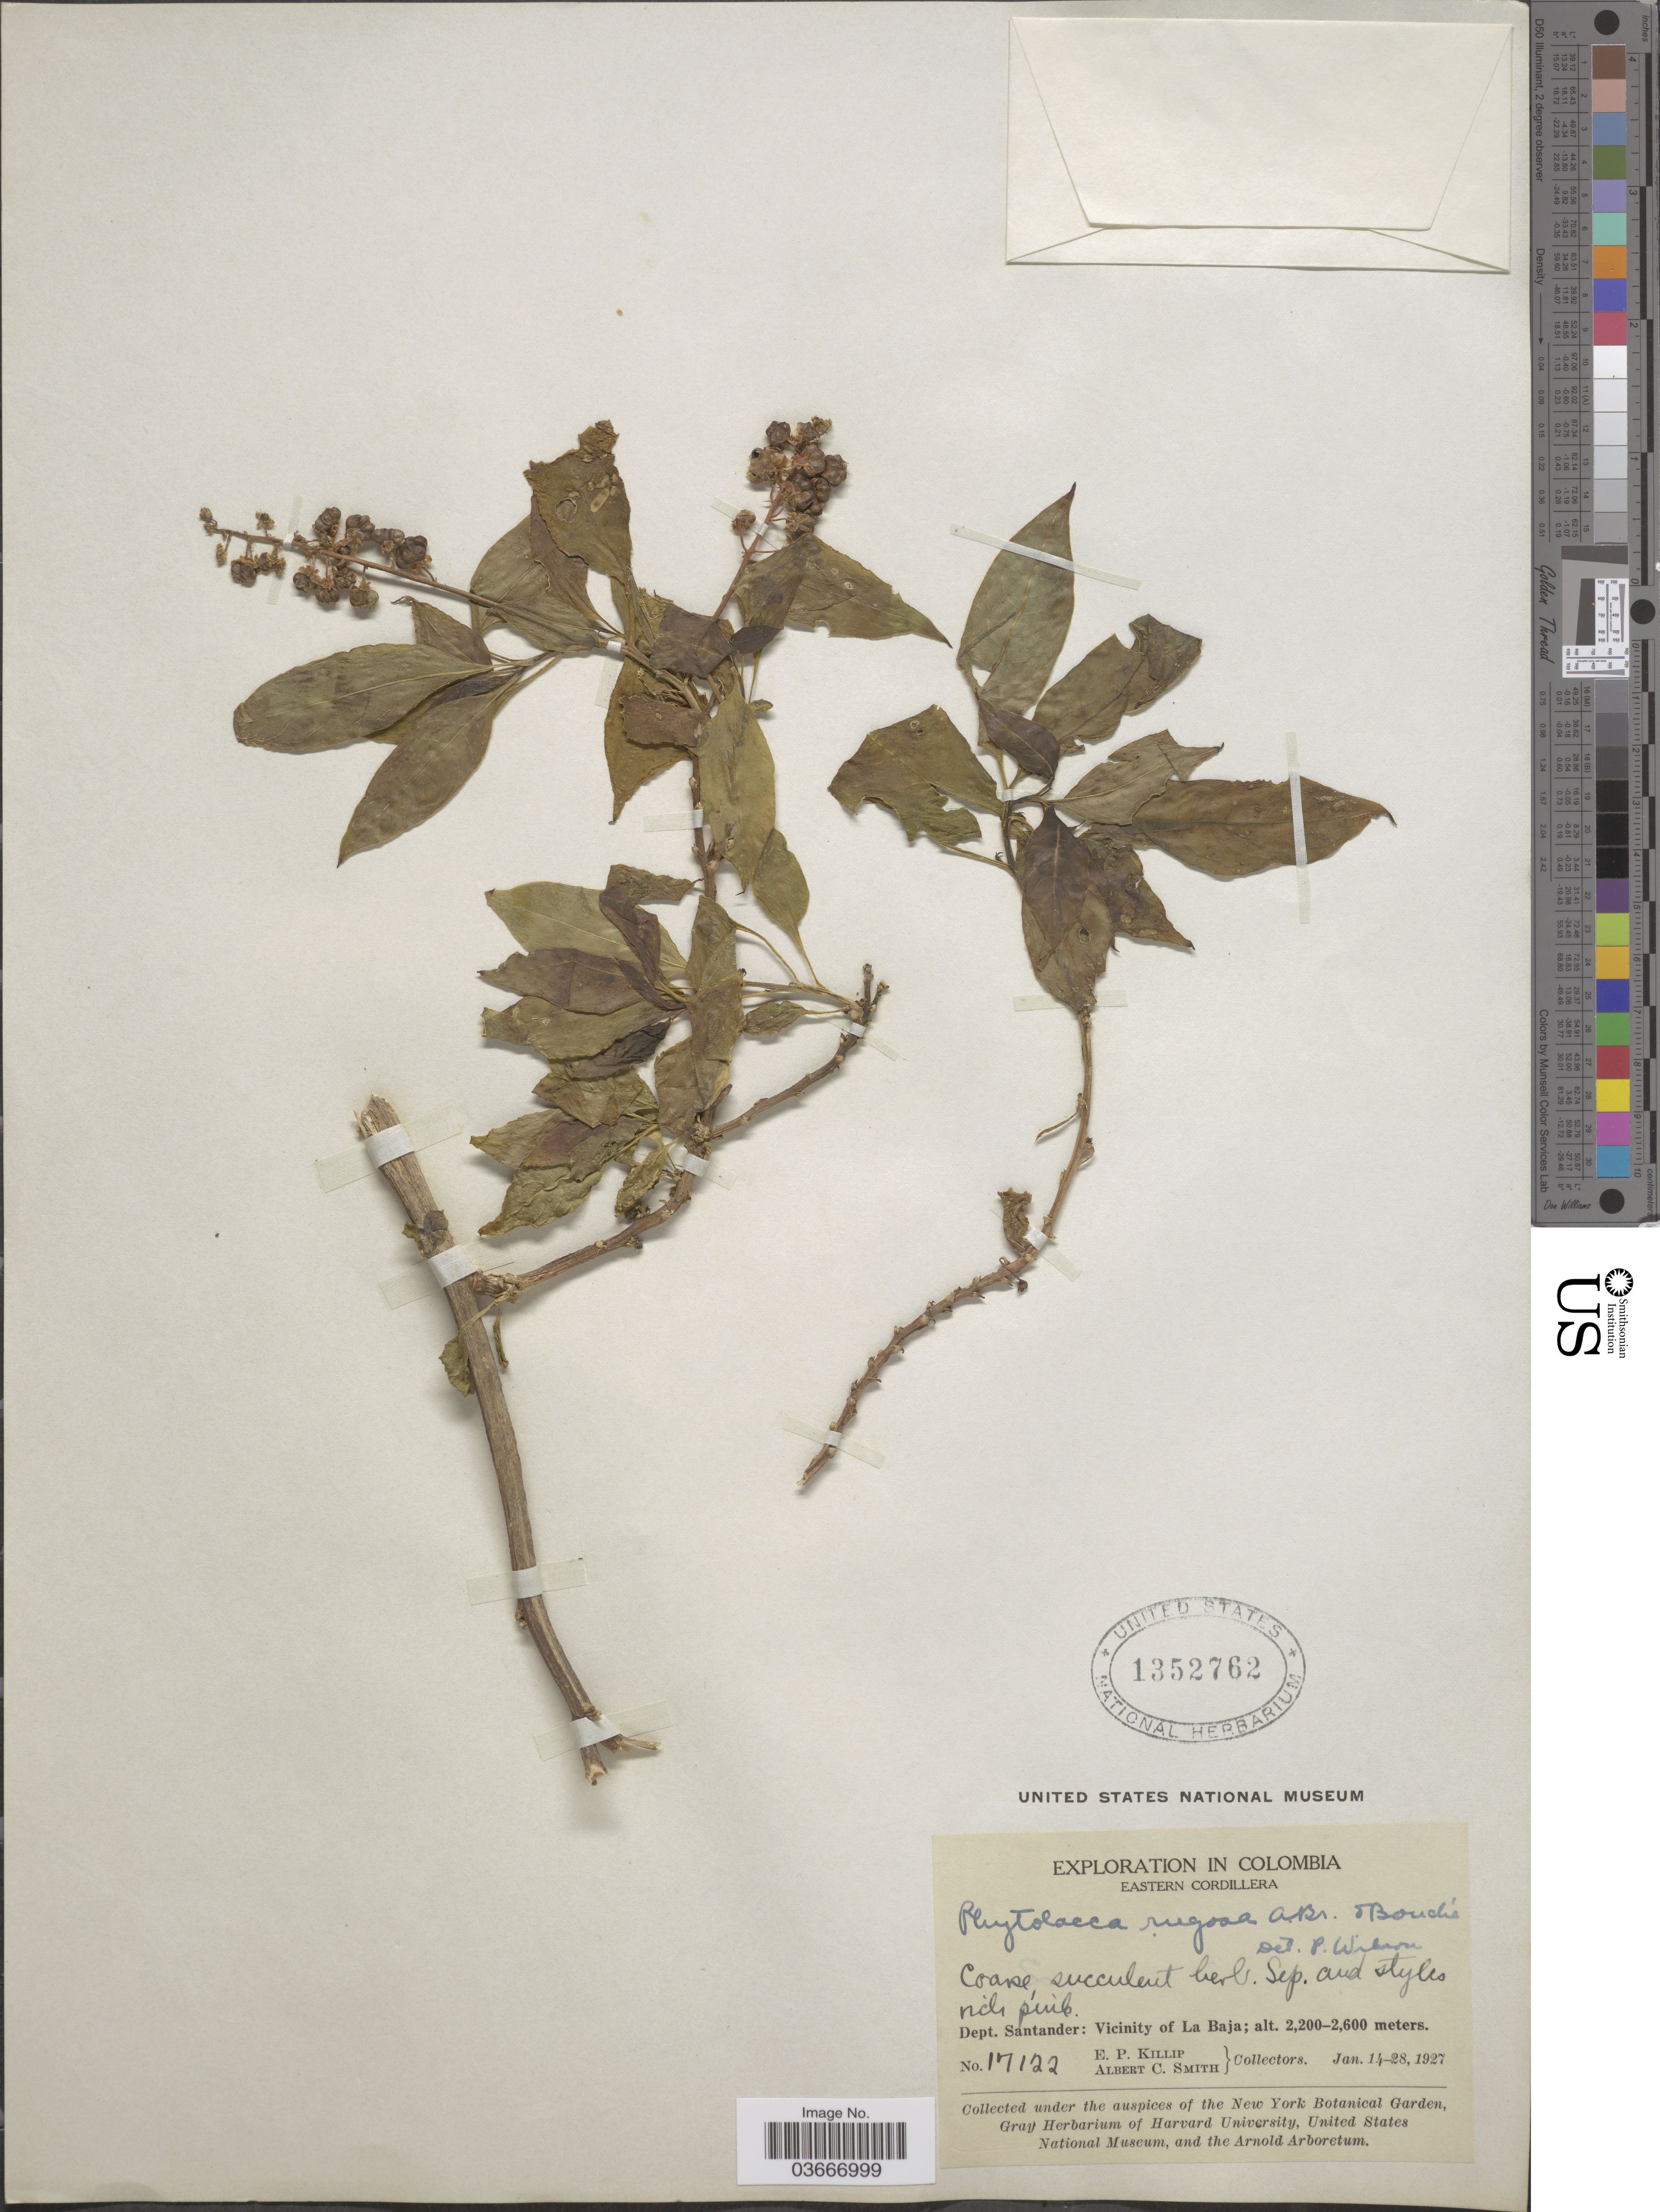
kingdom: Plantae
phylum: Tracheophyta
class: Magnoliopsida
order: Caryophyllales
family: Phytolaccaceae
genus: Phytolacca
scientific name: Phytolacca rugosa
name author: A. Braun & C.D. Bouché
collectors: E. P. Killip & A. C. Smith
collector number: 17122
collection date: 1927-01-14/1927-01-28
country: Colombia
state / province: Santander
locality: Eastern Cordillera. Dept. Santander: Vicinity of La Baja.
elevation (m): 2200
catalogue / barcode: US 1352762